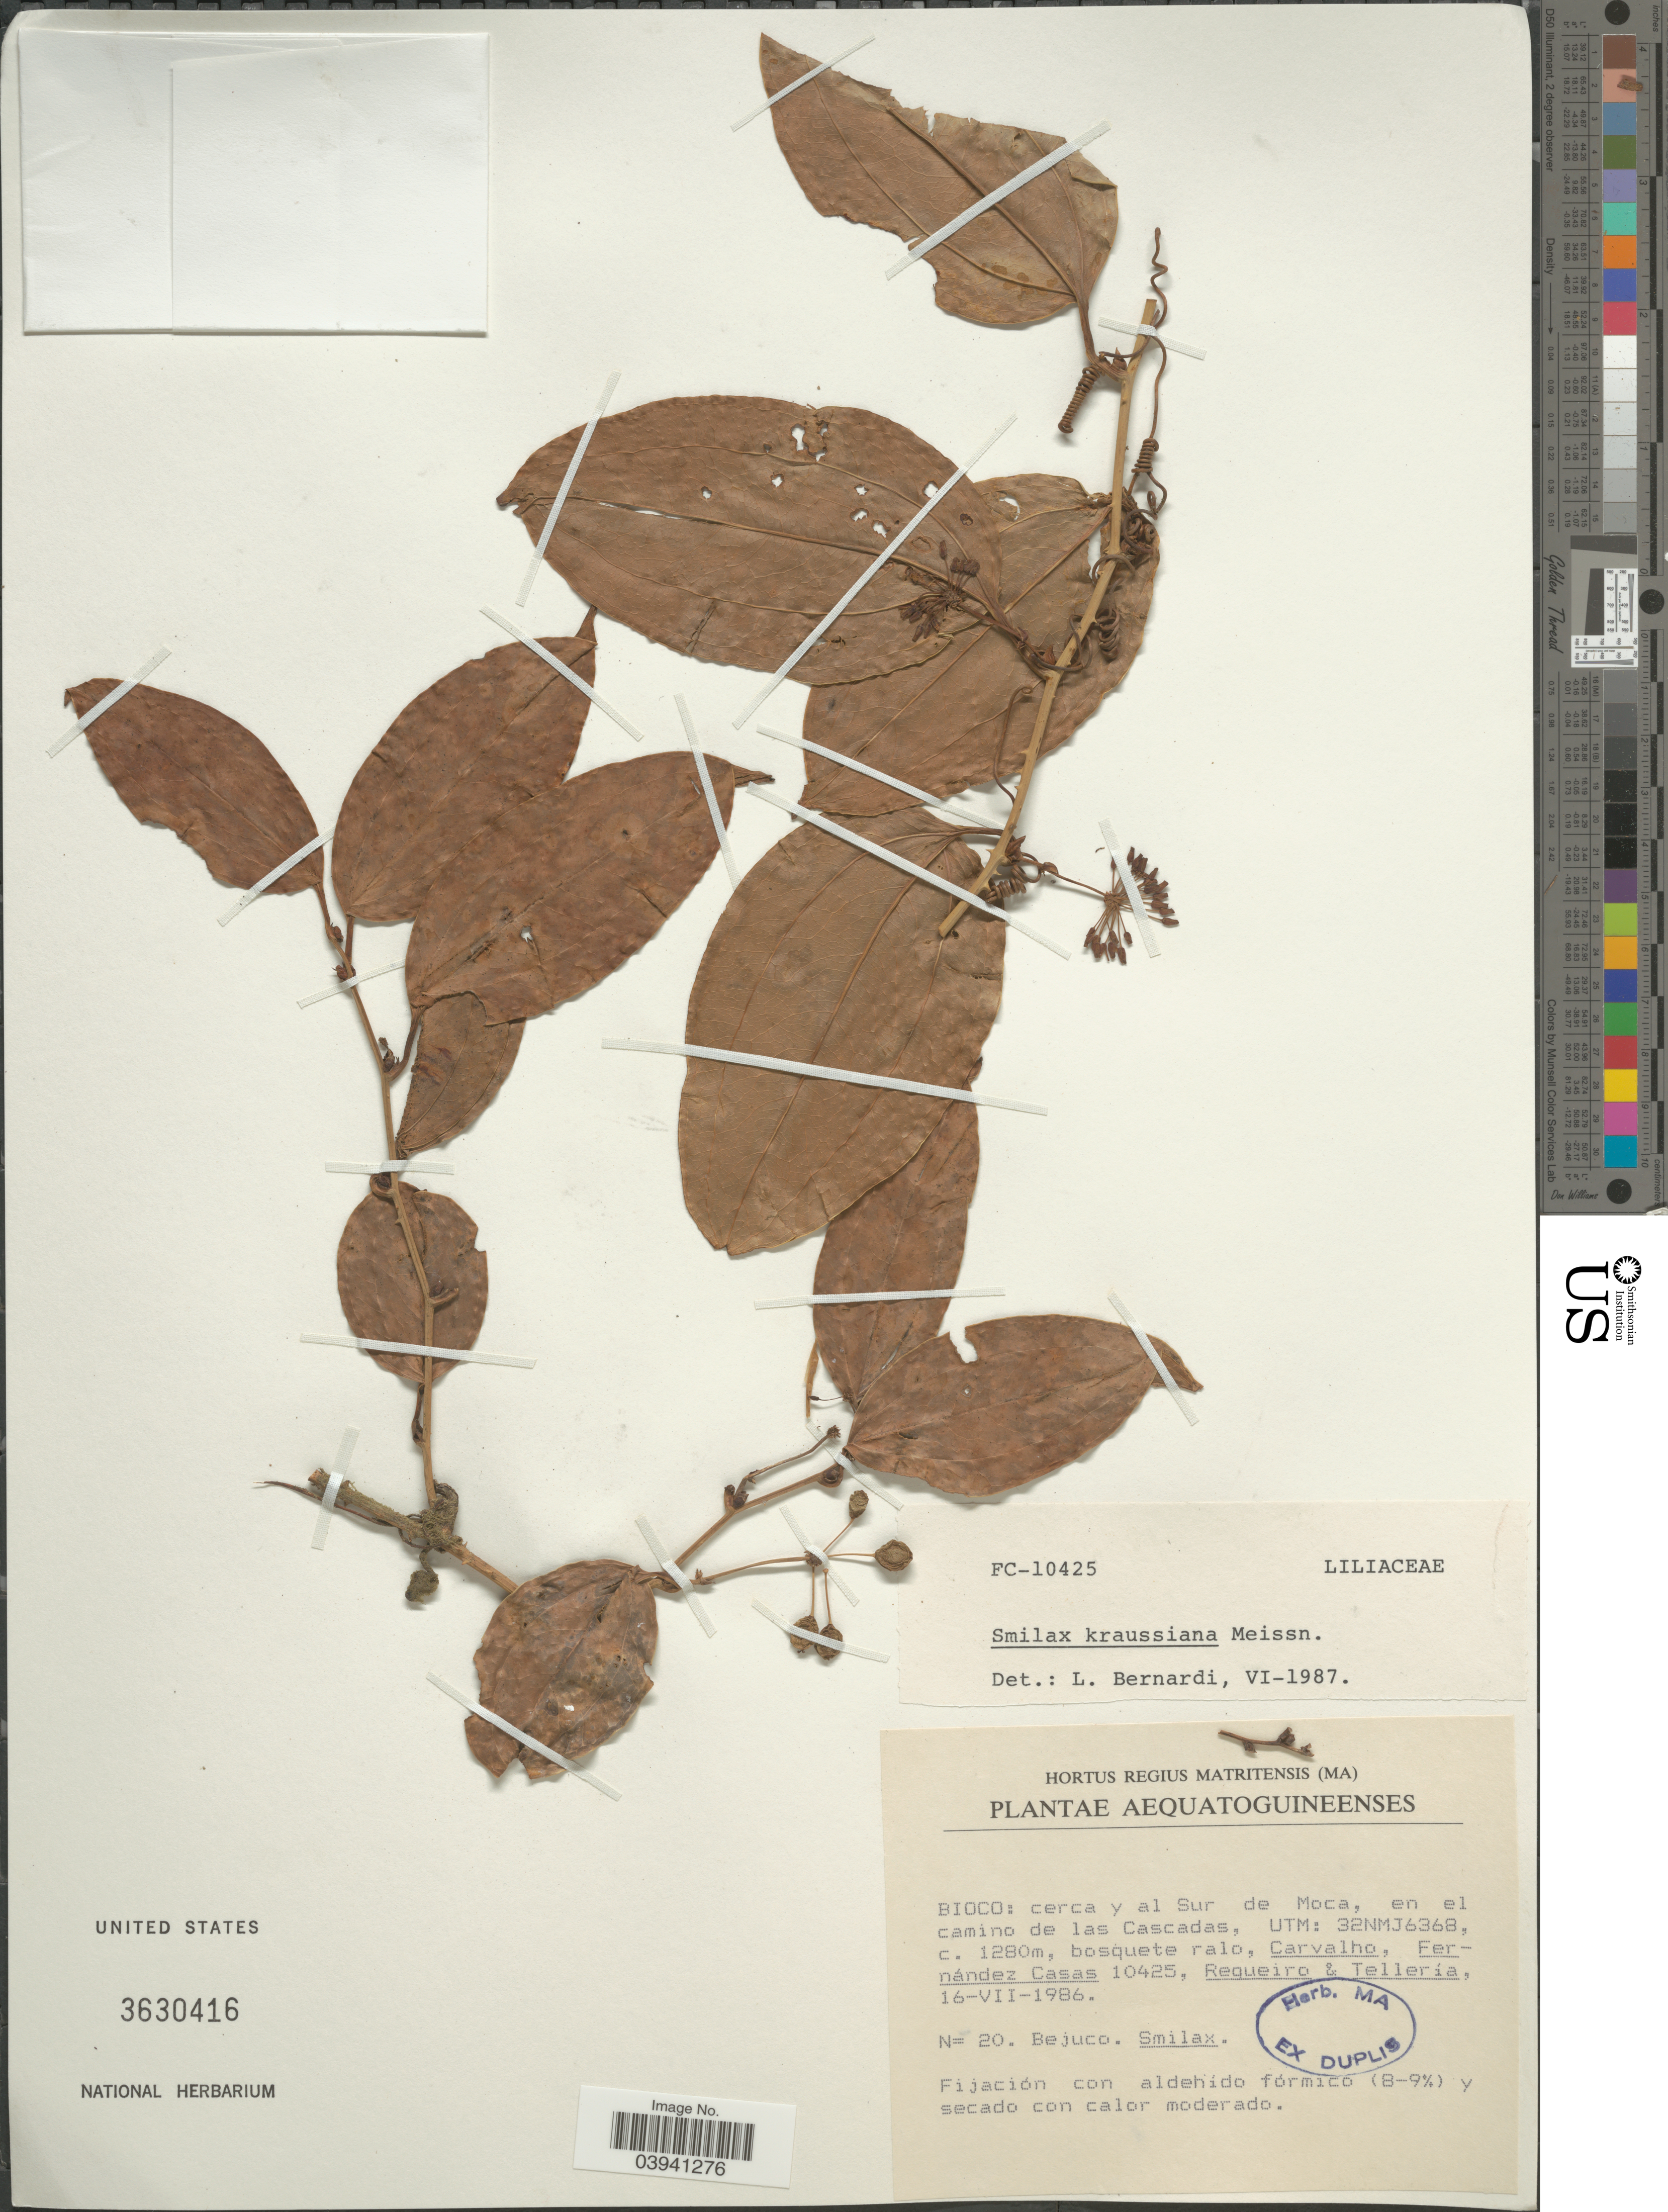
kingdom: Plantae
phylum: Tracheophyta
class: Liliopsida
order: Liliales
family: Smilacaceae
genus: Smilax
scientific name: Smilax kraussiana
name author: Meisn.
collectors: Carvalho, --, F. Casas, Requeiro, -- & -. Telleria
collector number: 10425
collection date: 1986-07-16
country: Equatorial Guinea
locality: Aequatoguineenses. Bioco: cerca y al Sur de Moca, en el camino de las cascadas, UTM: 32NMJ6368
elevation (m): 1280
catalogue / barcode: US 3630416